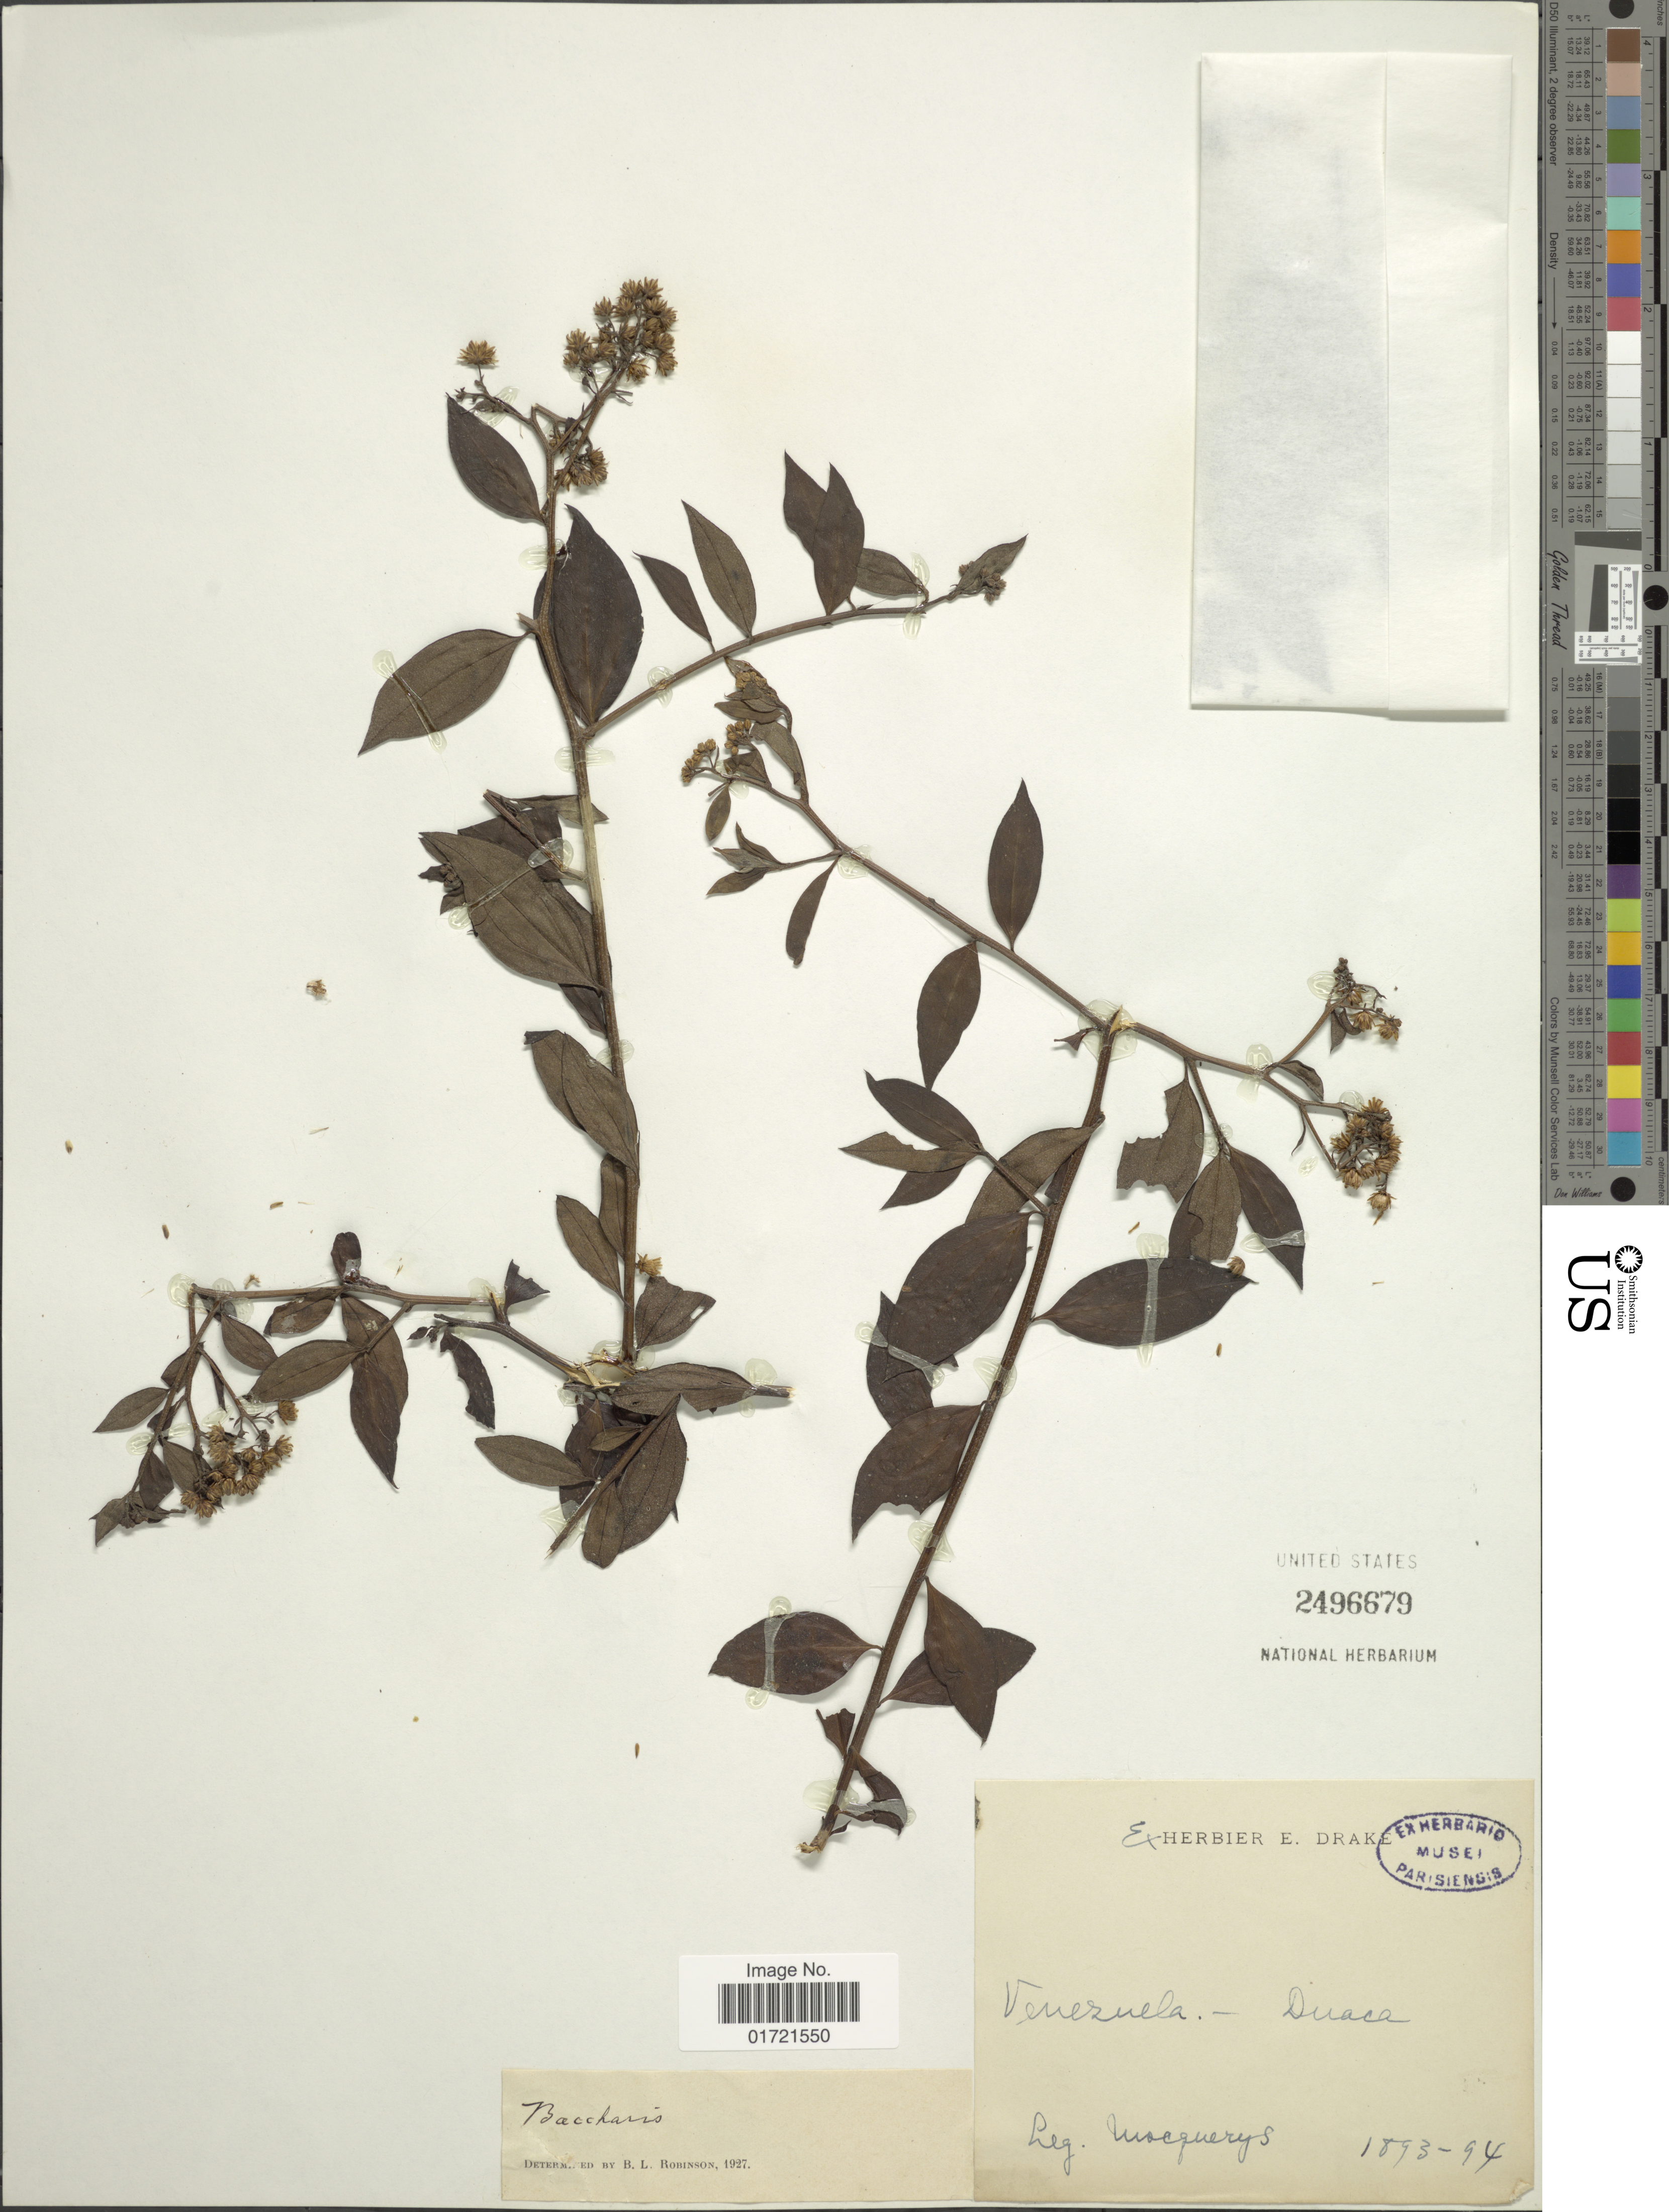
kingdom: Plantae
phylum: Tracheophyta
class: Magnoliopsida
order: Asterales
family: Asteraceae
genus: Baccharis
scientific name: Baccharis trinervis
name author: (Lam.) Pers.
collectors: A. Mocquerys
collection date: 1893/1894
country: Venezuela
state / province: Lara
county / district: Crespo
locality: Duaca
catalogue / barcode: US 2496679